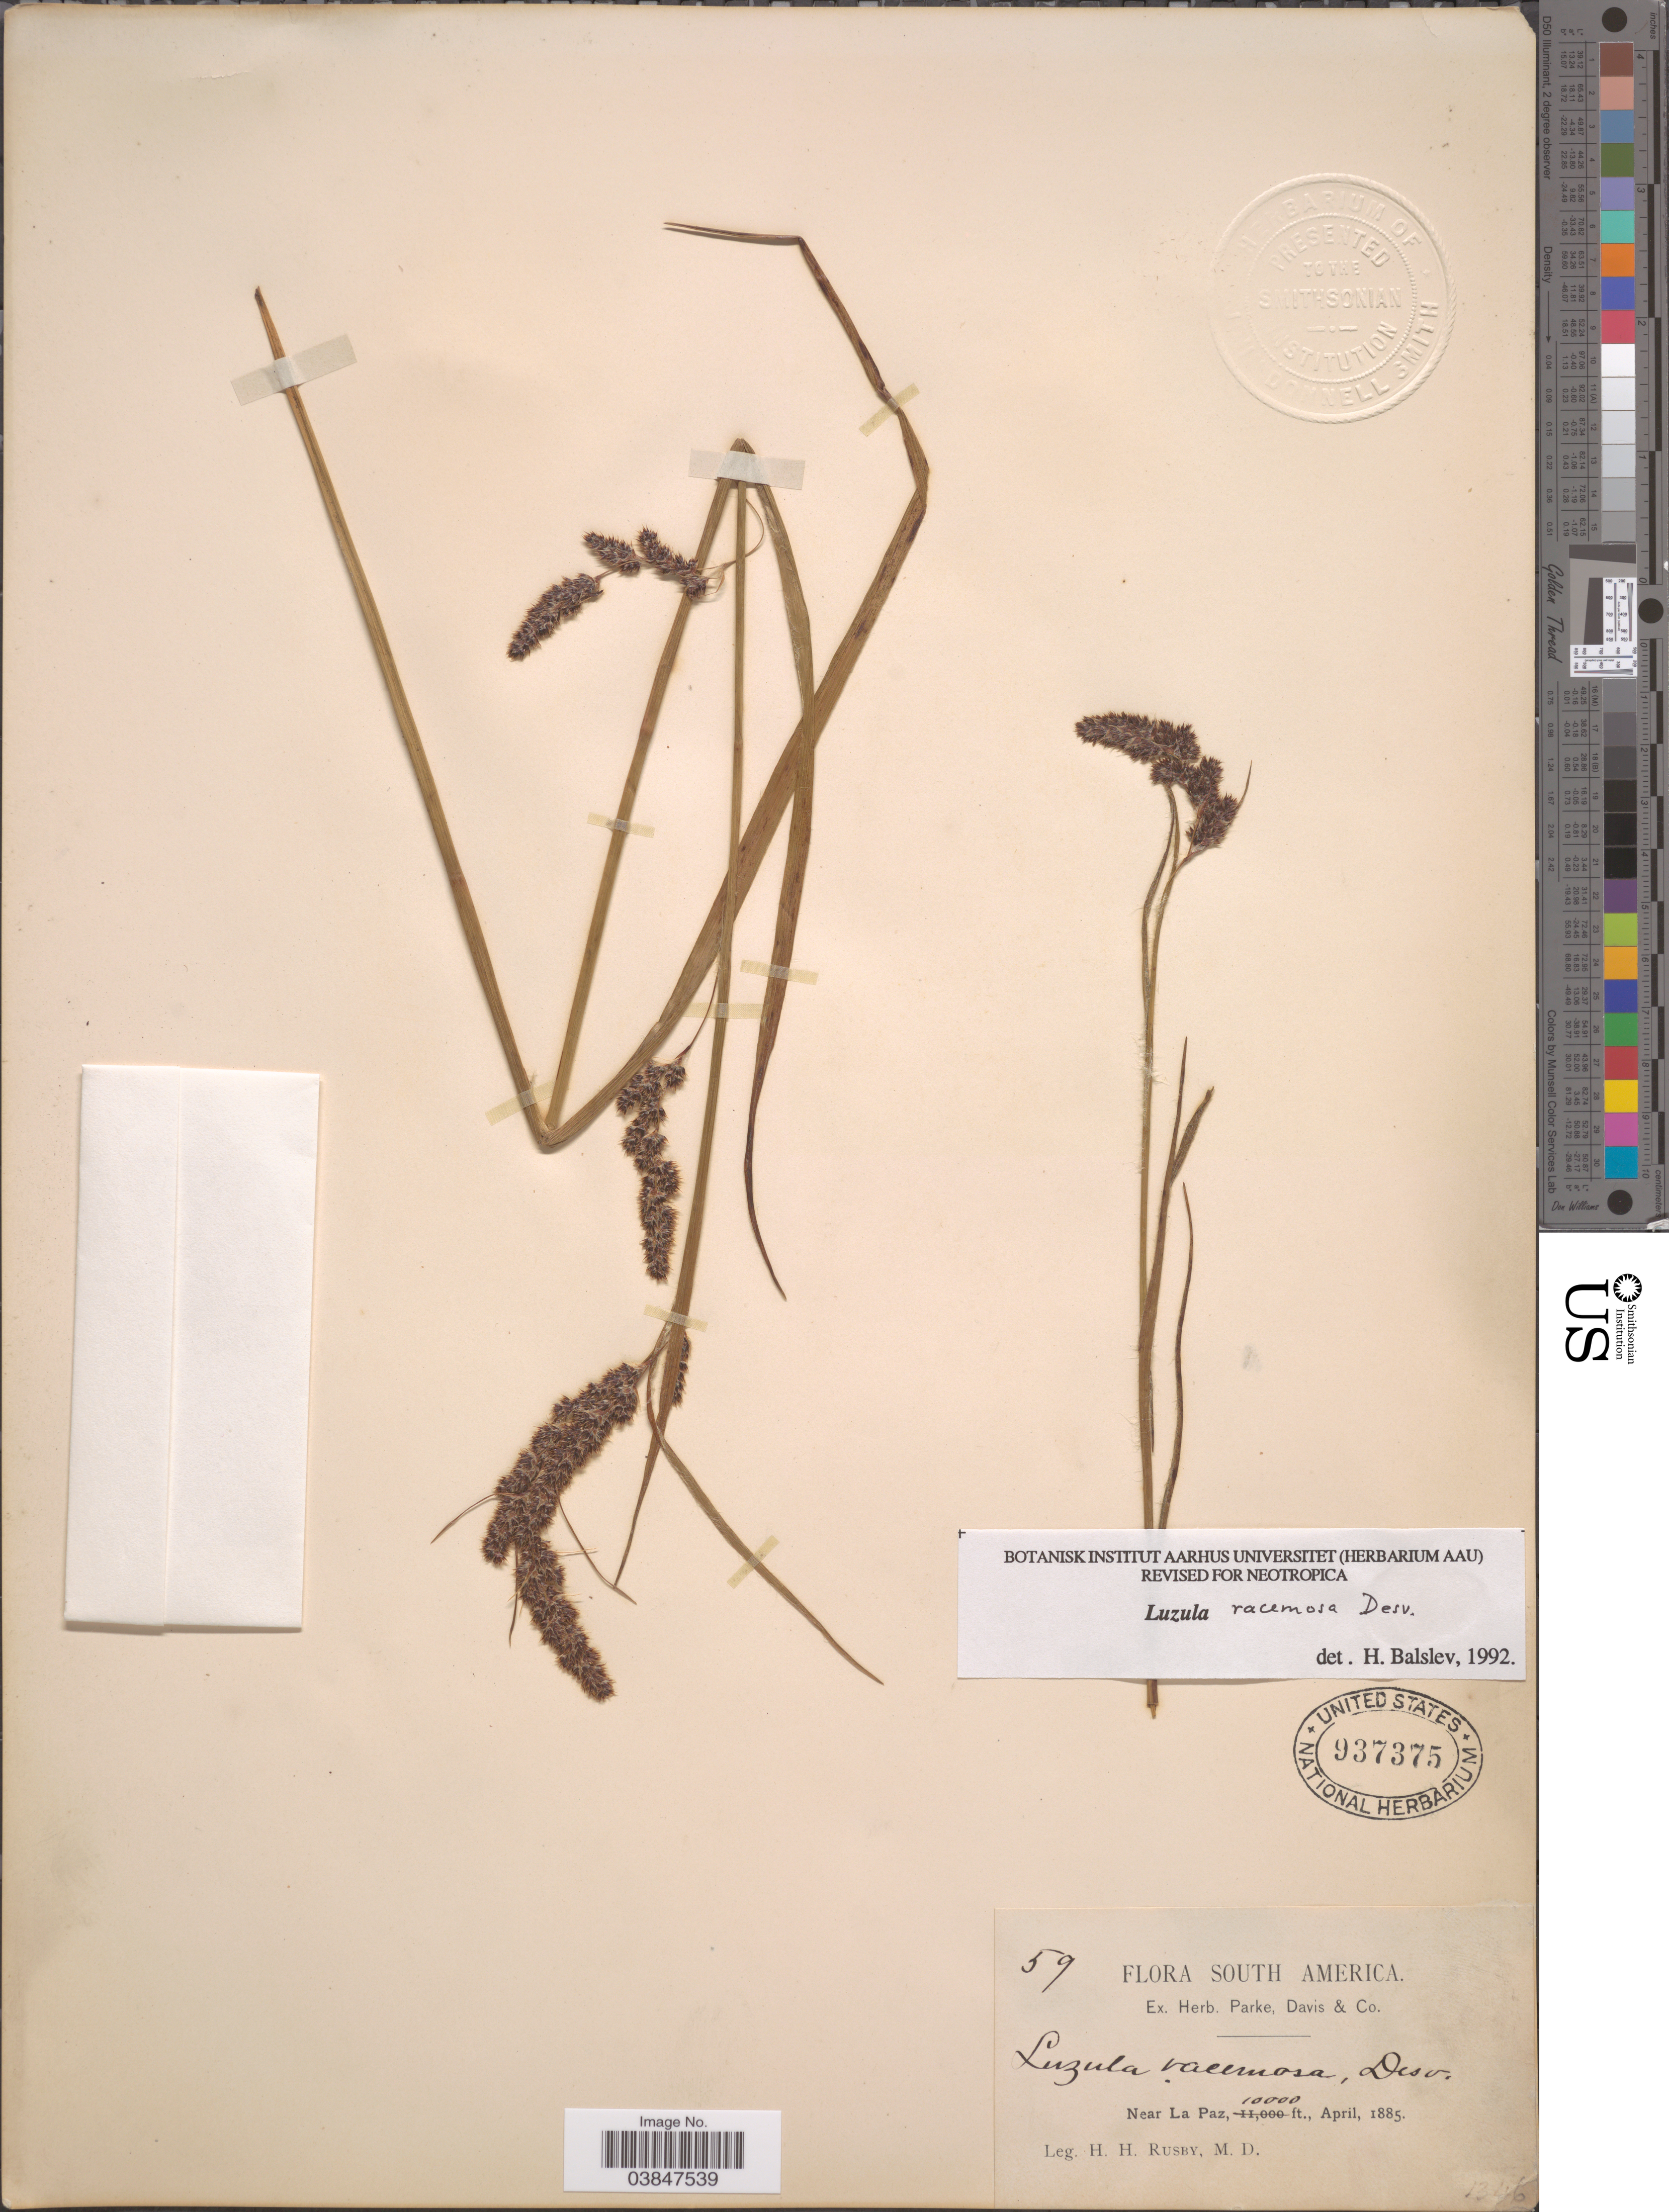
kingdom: Plantae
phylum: Tracheophyta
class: Liliopsida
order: Poales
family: Juncaceae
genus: Luzula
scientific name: Luzula racemosa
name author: Desv.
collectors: H. H. Rusby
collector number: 59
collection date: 1885-04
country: Bolivia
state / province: La Paz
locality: Near La Paz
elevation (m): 3048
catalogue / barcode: US 937375